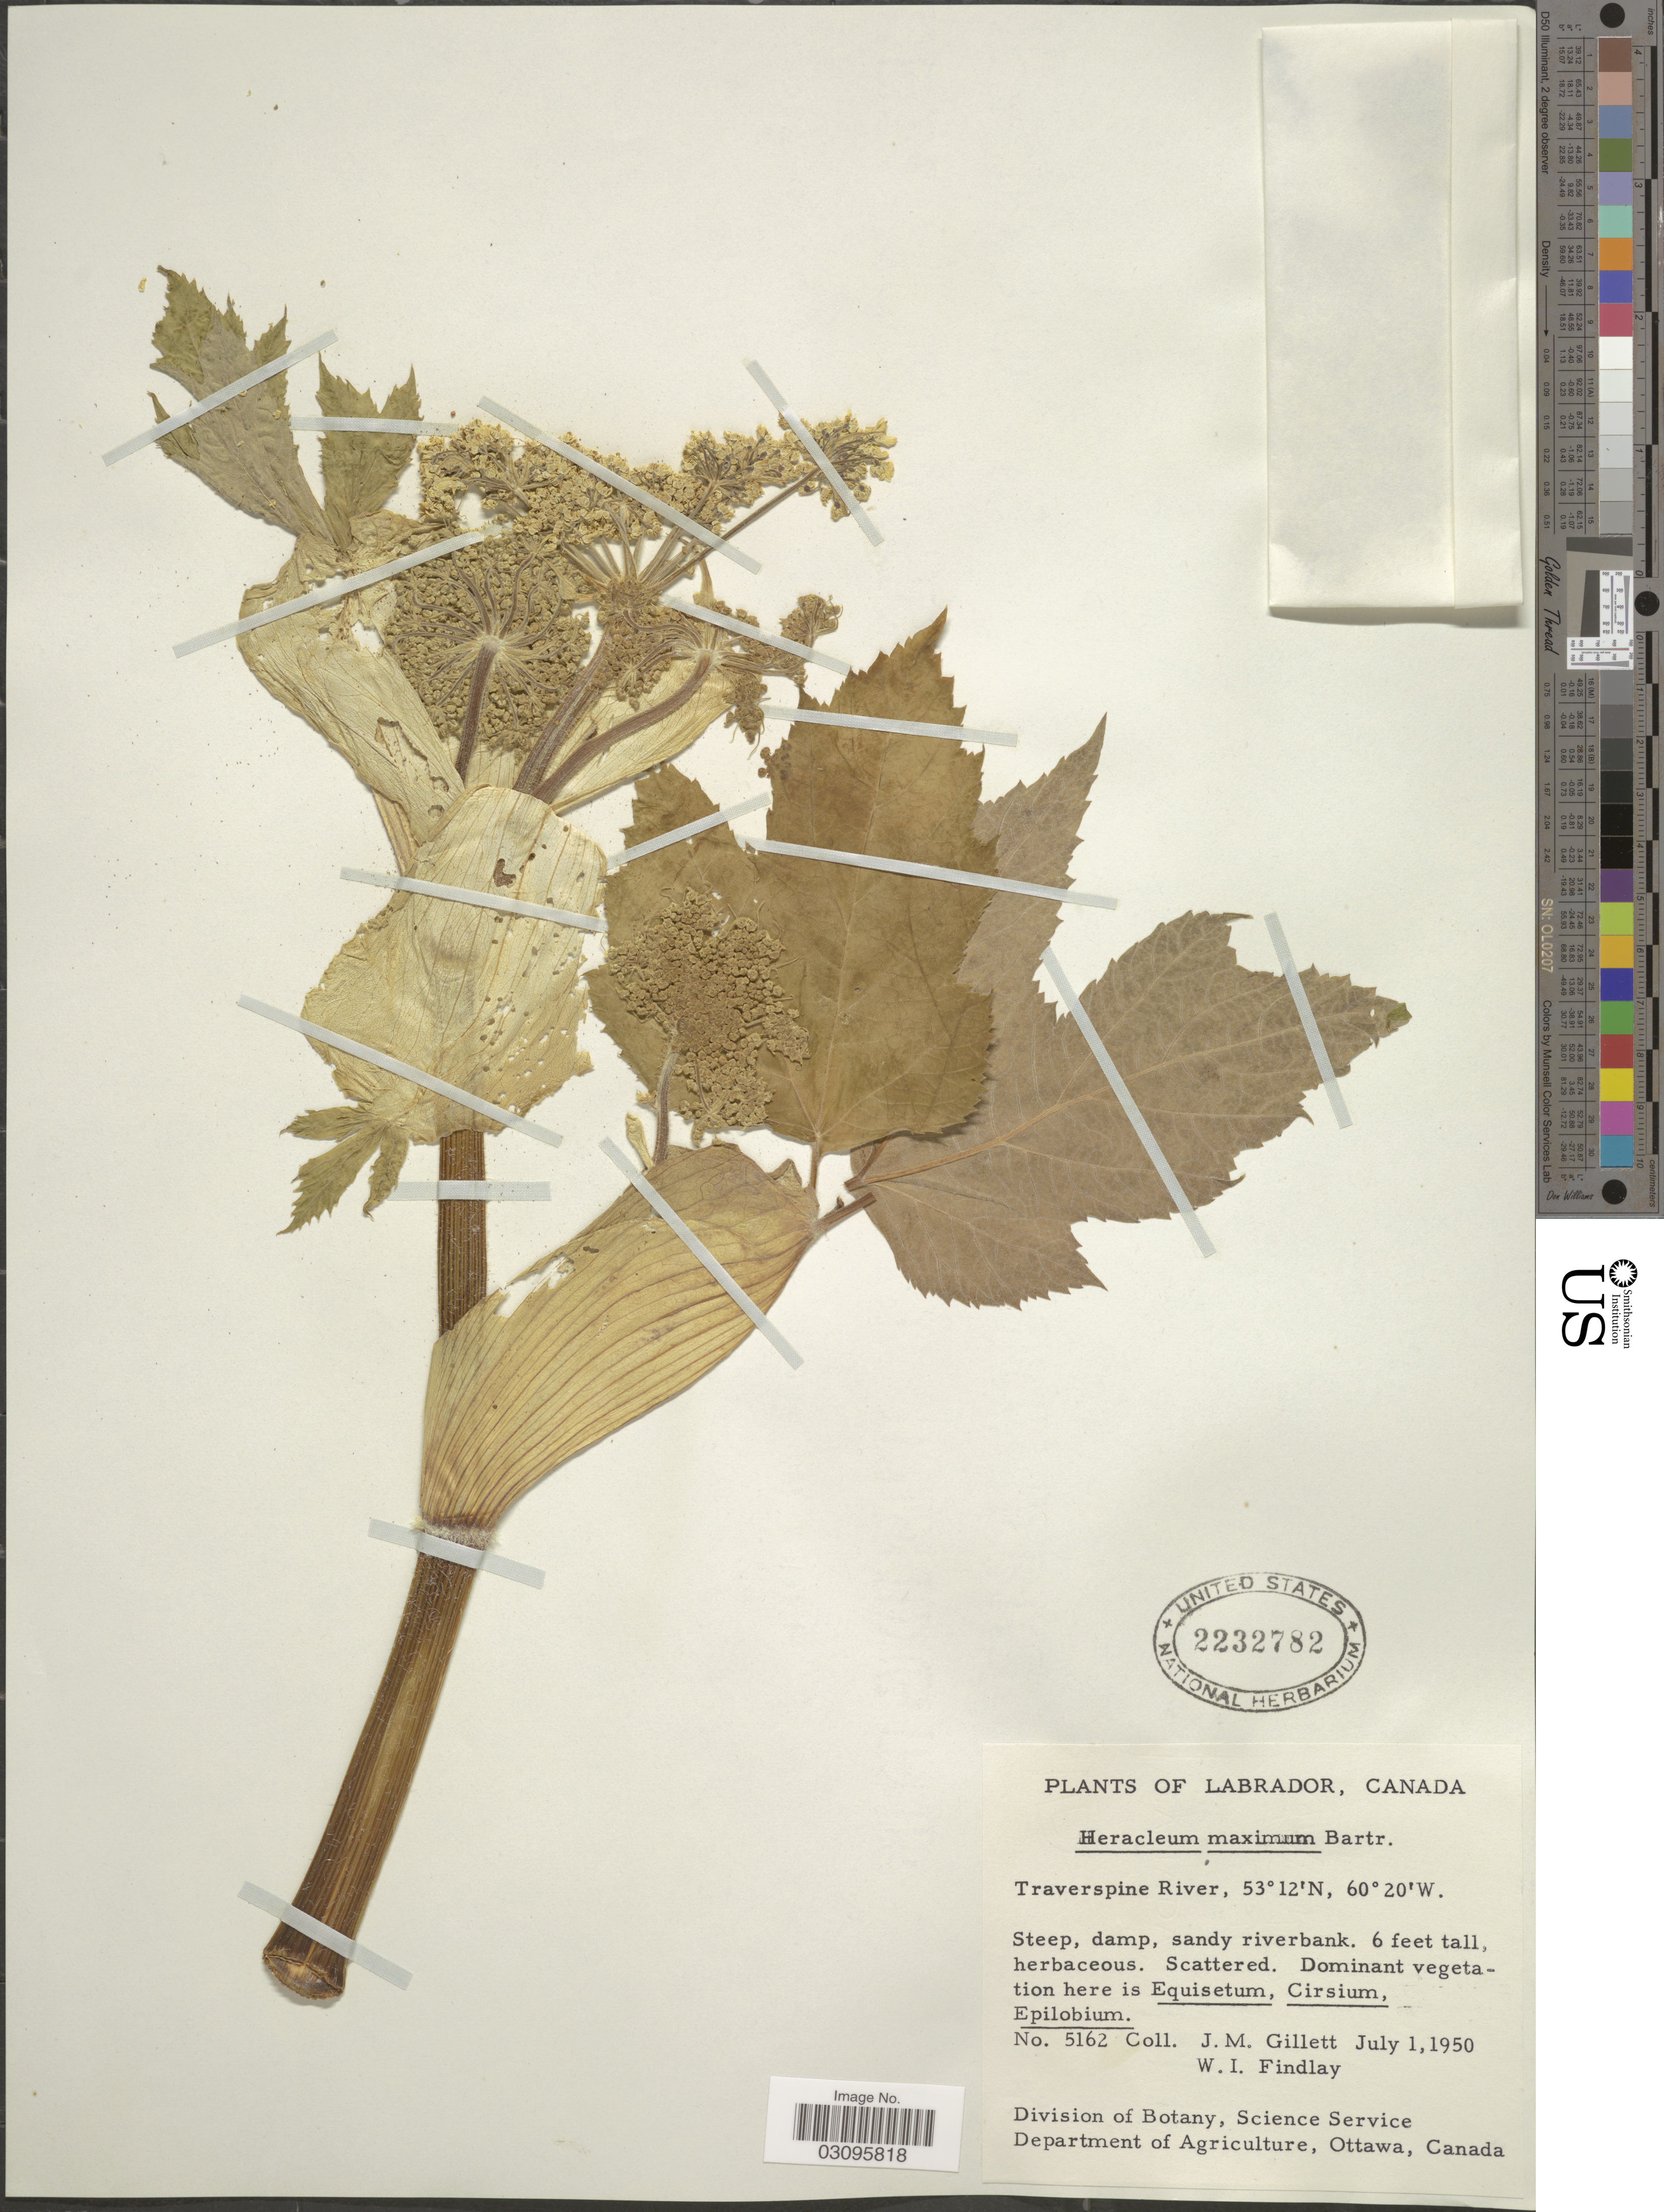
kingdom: Plantae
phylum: Tracheophyta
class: Magnoliopsida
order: Apiales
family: Apiaceae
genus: Heracleum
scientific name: Heracleum maximum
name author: W. Bartram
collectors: J. M. Gillett & W. Findlay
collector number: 5162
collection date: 1950-07-01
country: Canada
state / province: Newfoundland and Labrador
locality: Labrador. Traverspine River.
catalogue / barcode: US 2232782